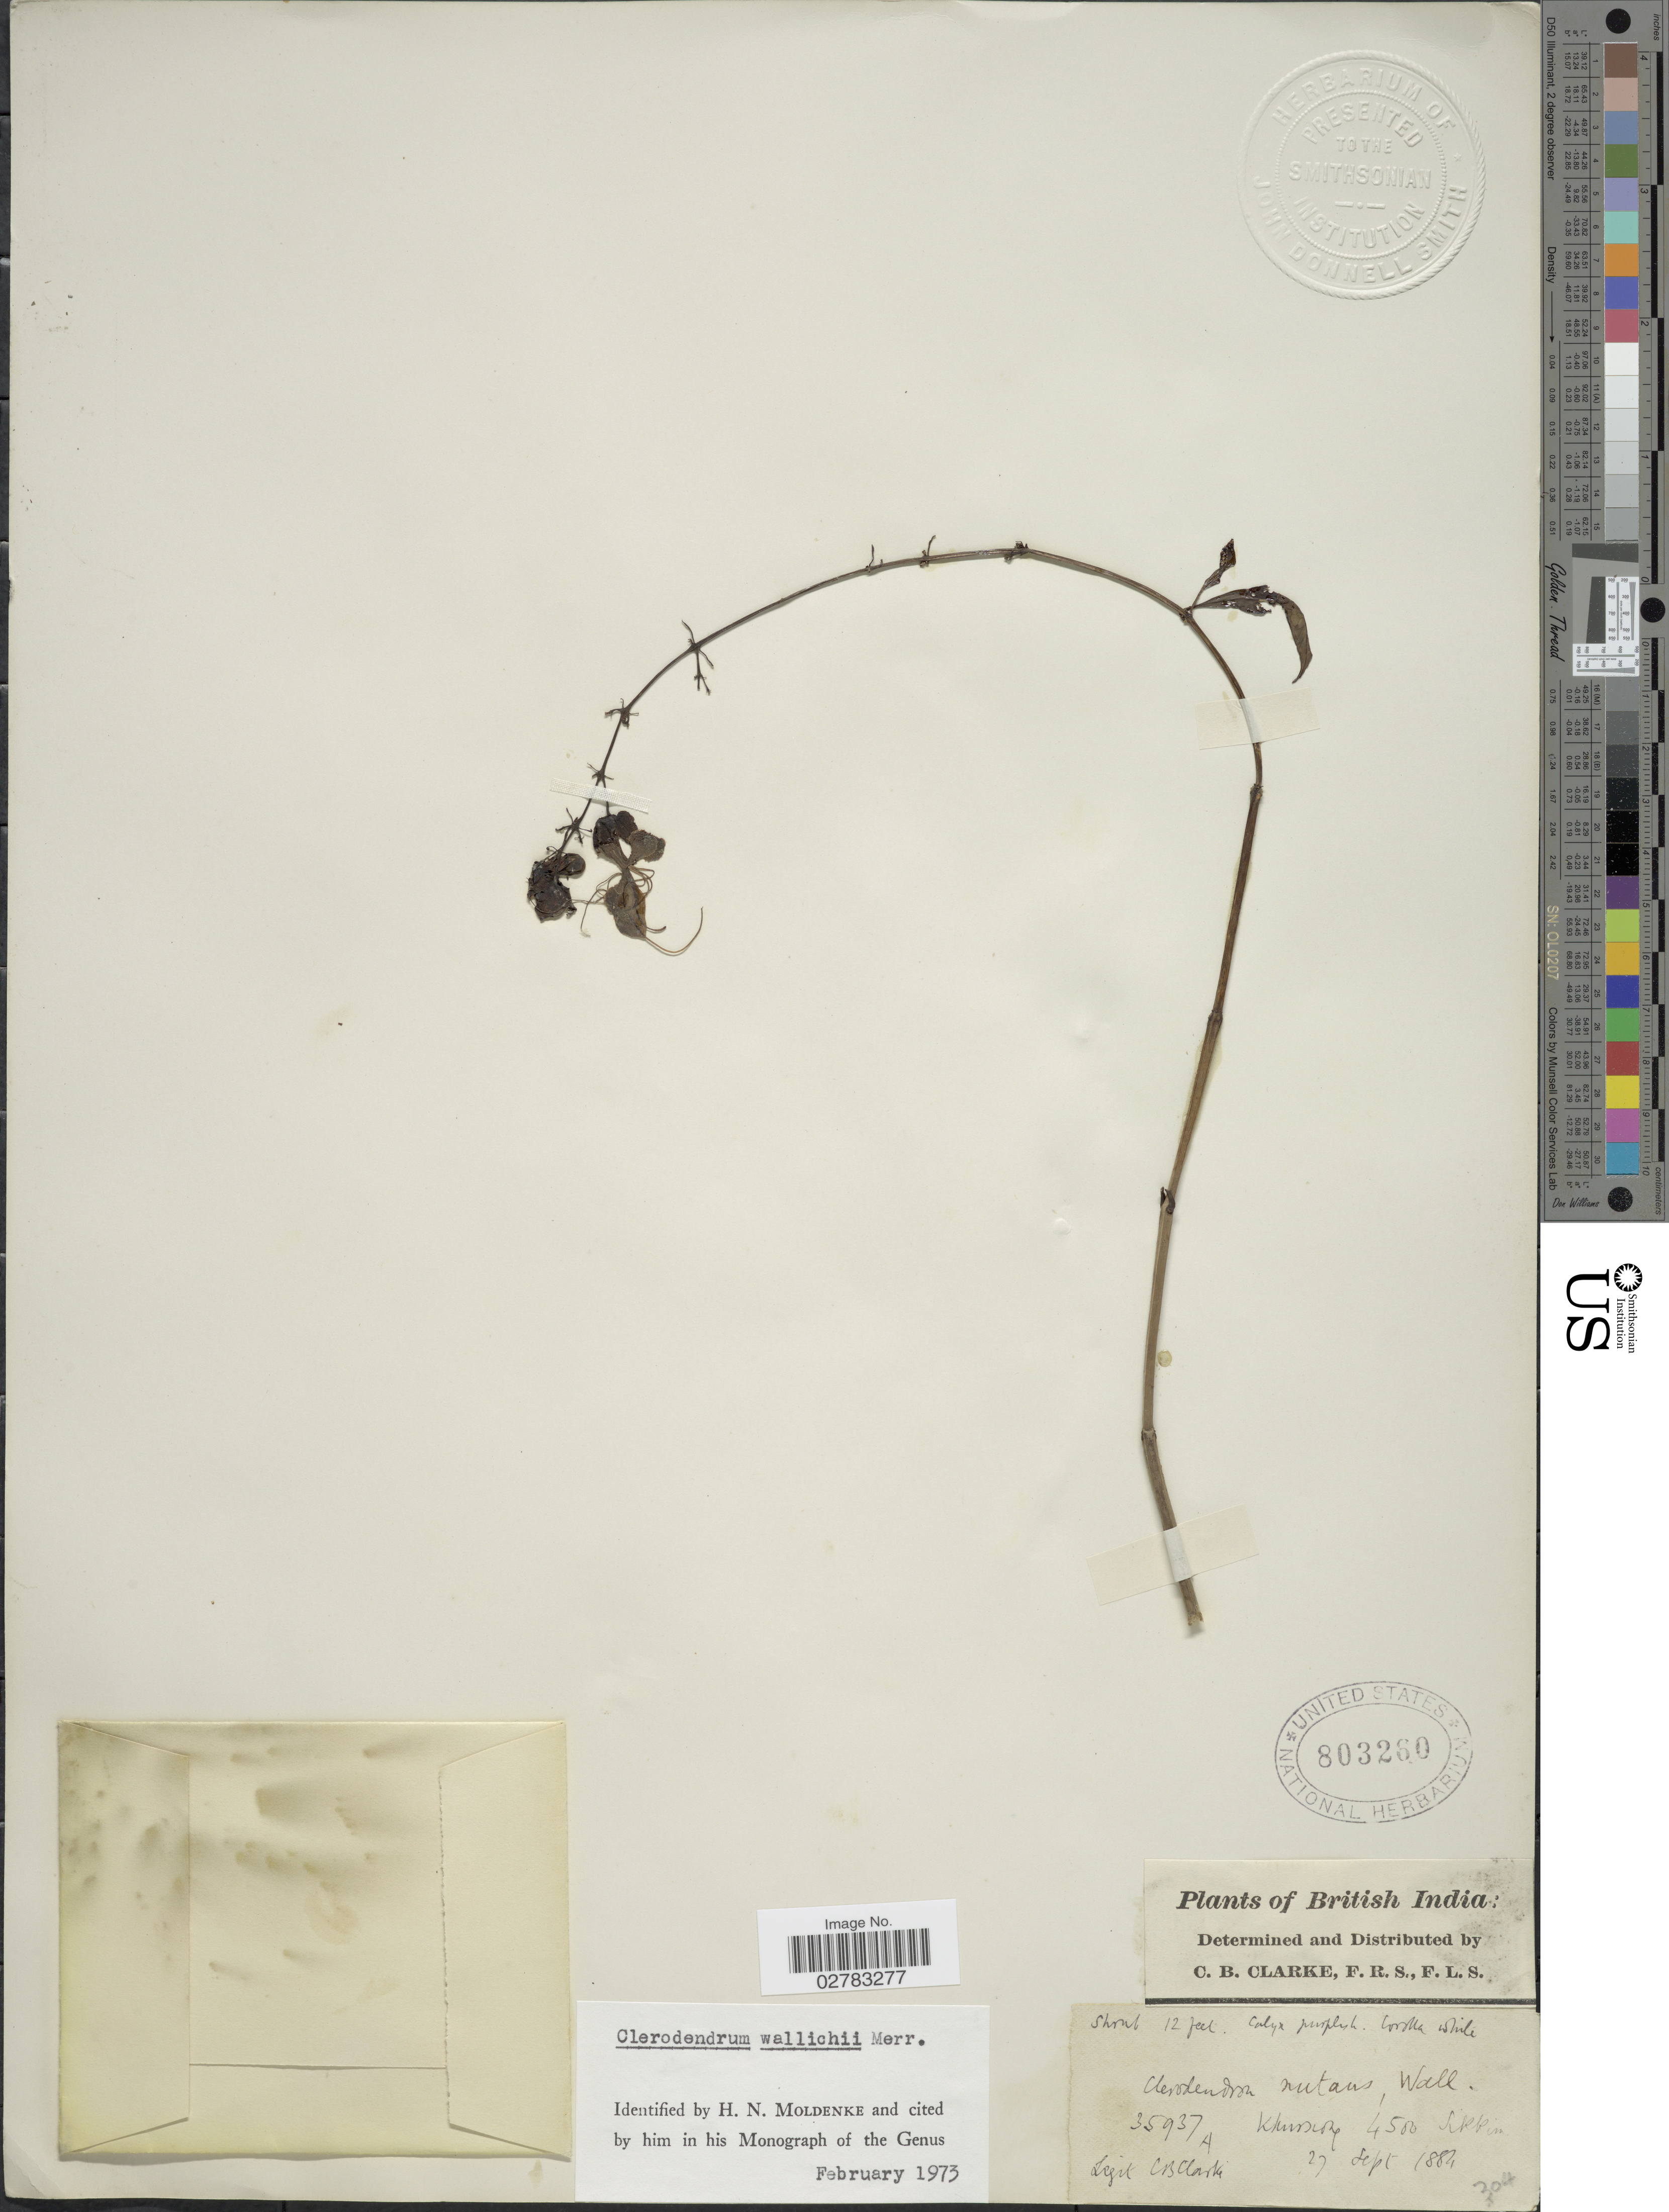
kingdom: Plantae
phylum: Tracheophyta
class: Magnoliopsida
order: Lamiales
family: Lamiaceae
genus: Clerodendrum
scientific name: Clerodendrum wallichii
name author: Merr.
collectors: C. B. Clarke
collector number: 35937A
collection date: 1884-09-27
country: India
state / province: Sikkim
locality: British India, Khursong [interpreted].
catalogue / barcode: US 803260